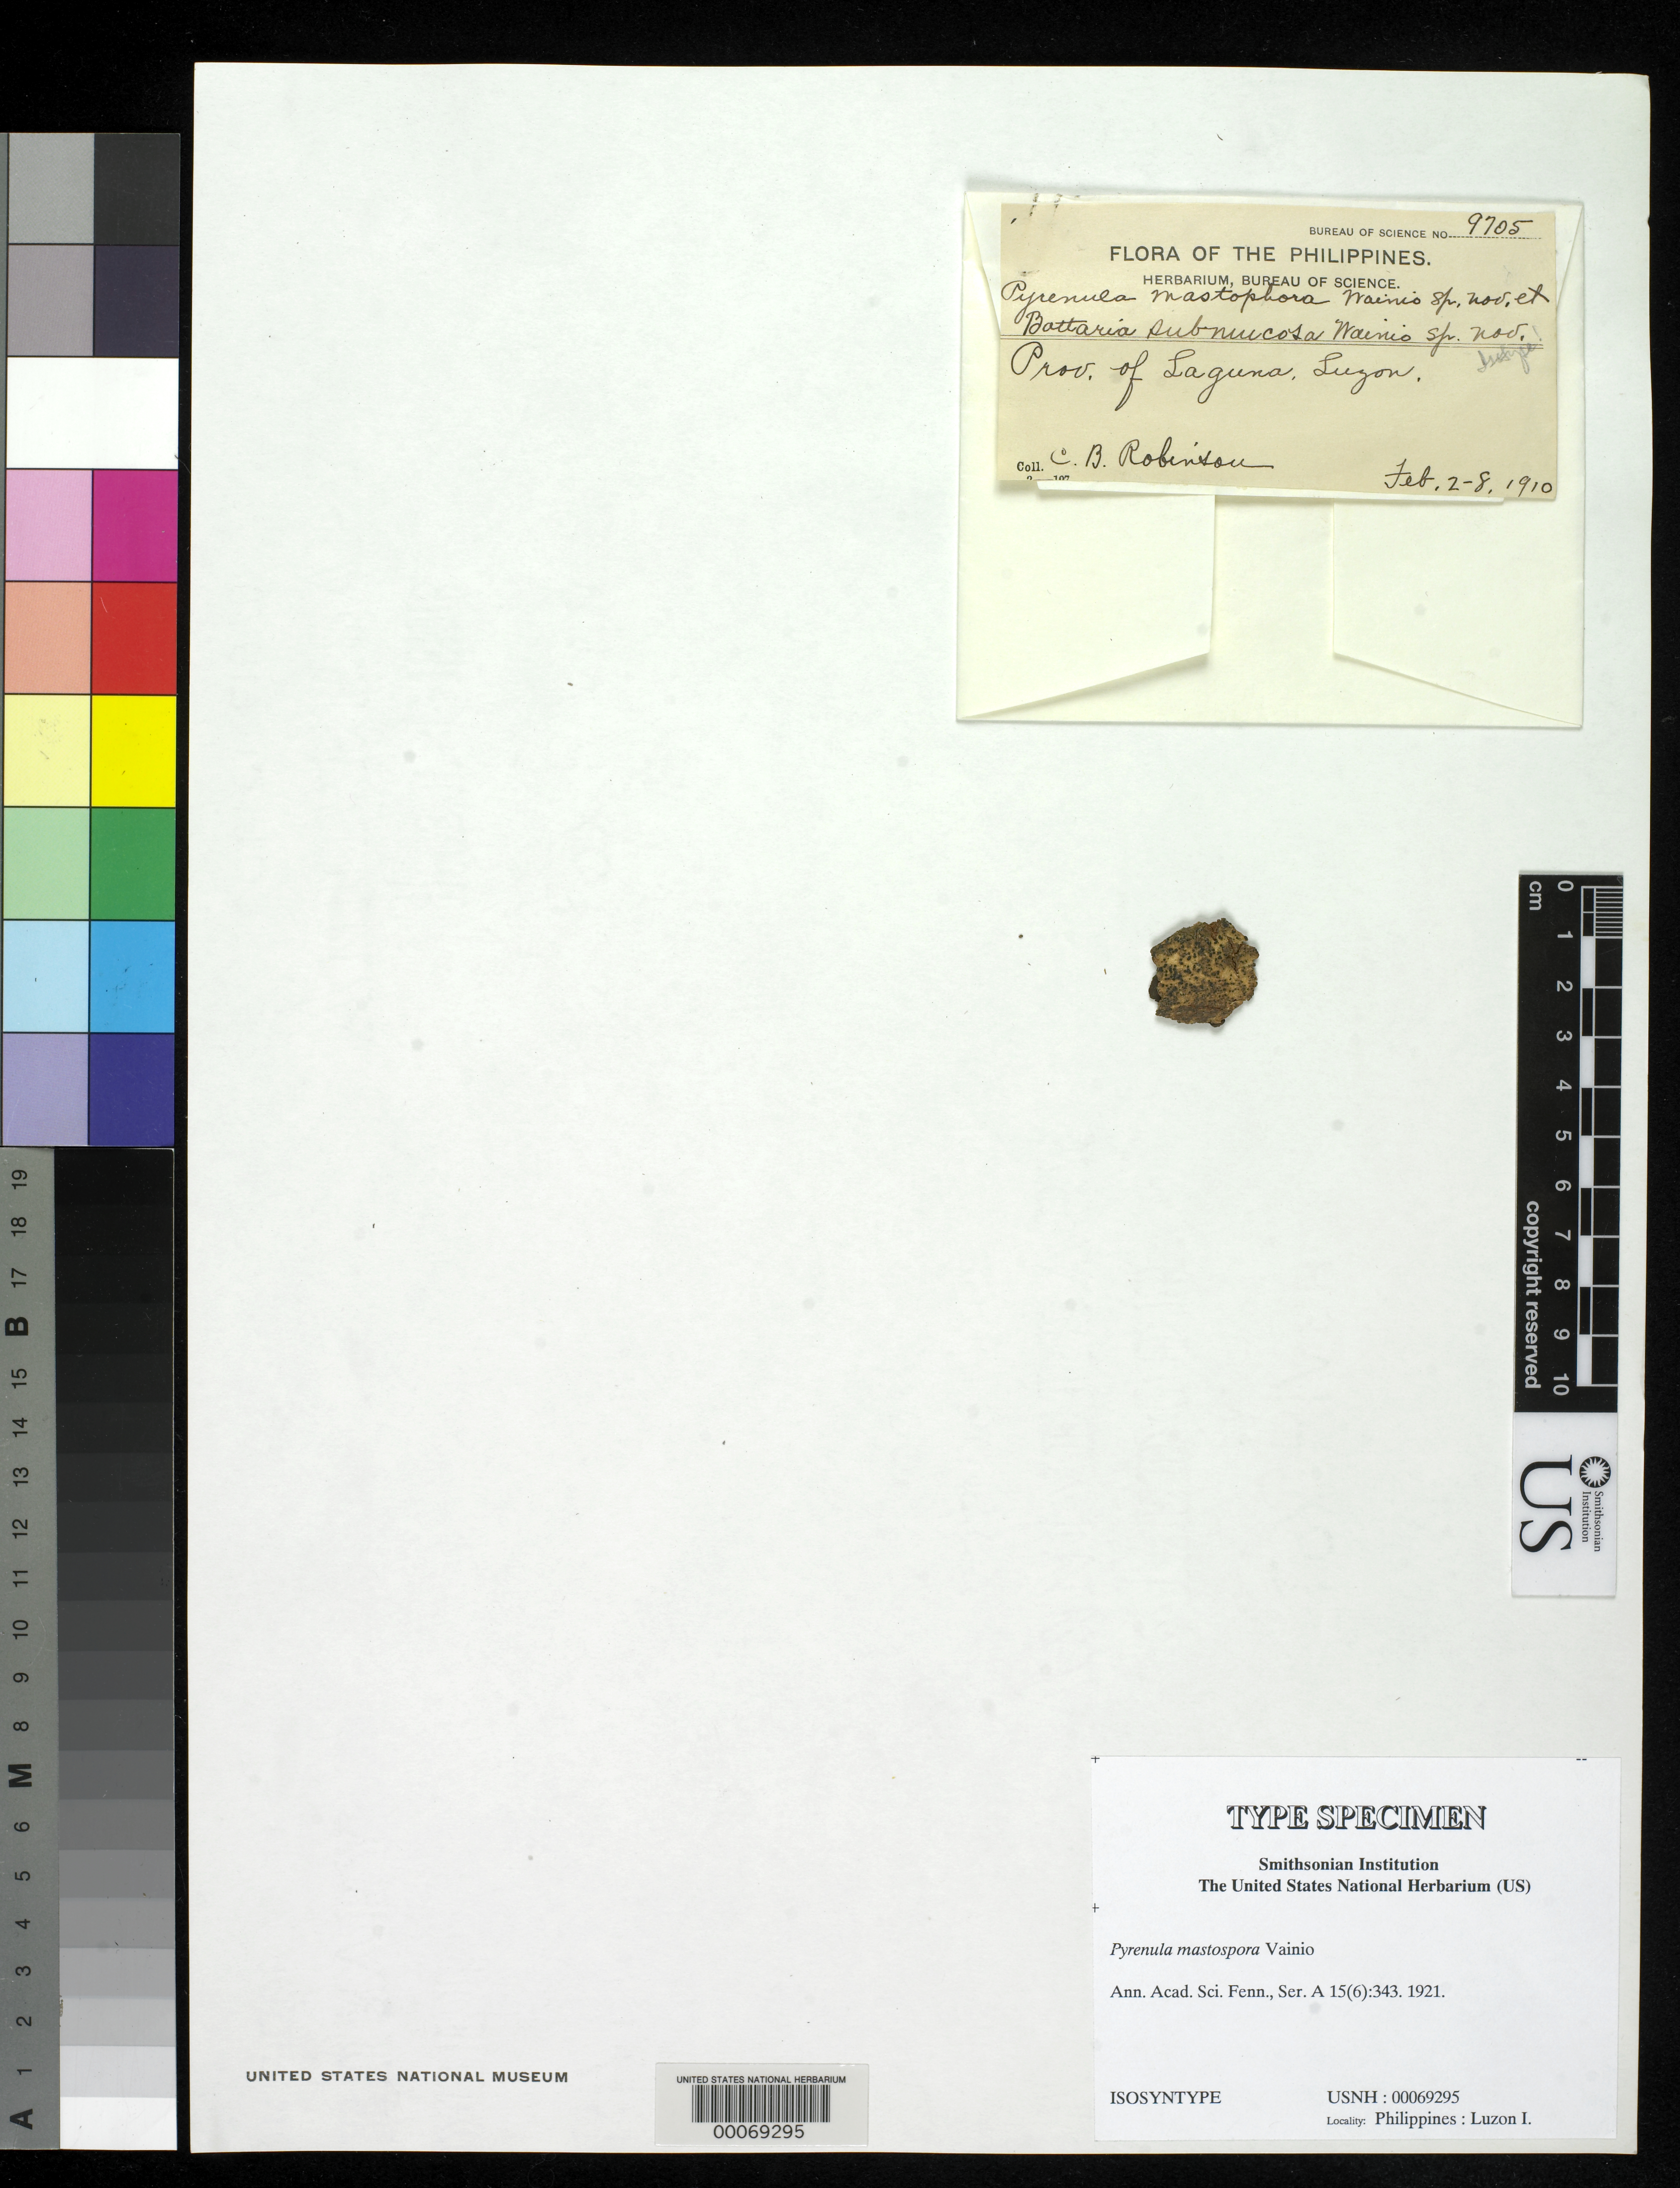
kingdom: Fungi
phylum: Ascomycota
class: Eurotiomycetes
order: Pyrenulales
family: Pyrenulaceae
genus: Pyrenula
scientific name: Pyrenula mastospora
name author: Vain.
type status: Isosyntype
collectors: C. Robinson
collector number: Bur. Sci. 9705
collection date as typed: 02 Feb 1910 to 08 Feb 1910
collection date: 1910-02-02/1910-02-08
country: Philippines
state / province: Calabarzon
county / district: Laguna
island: Luzon